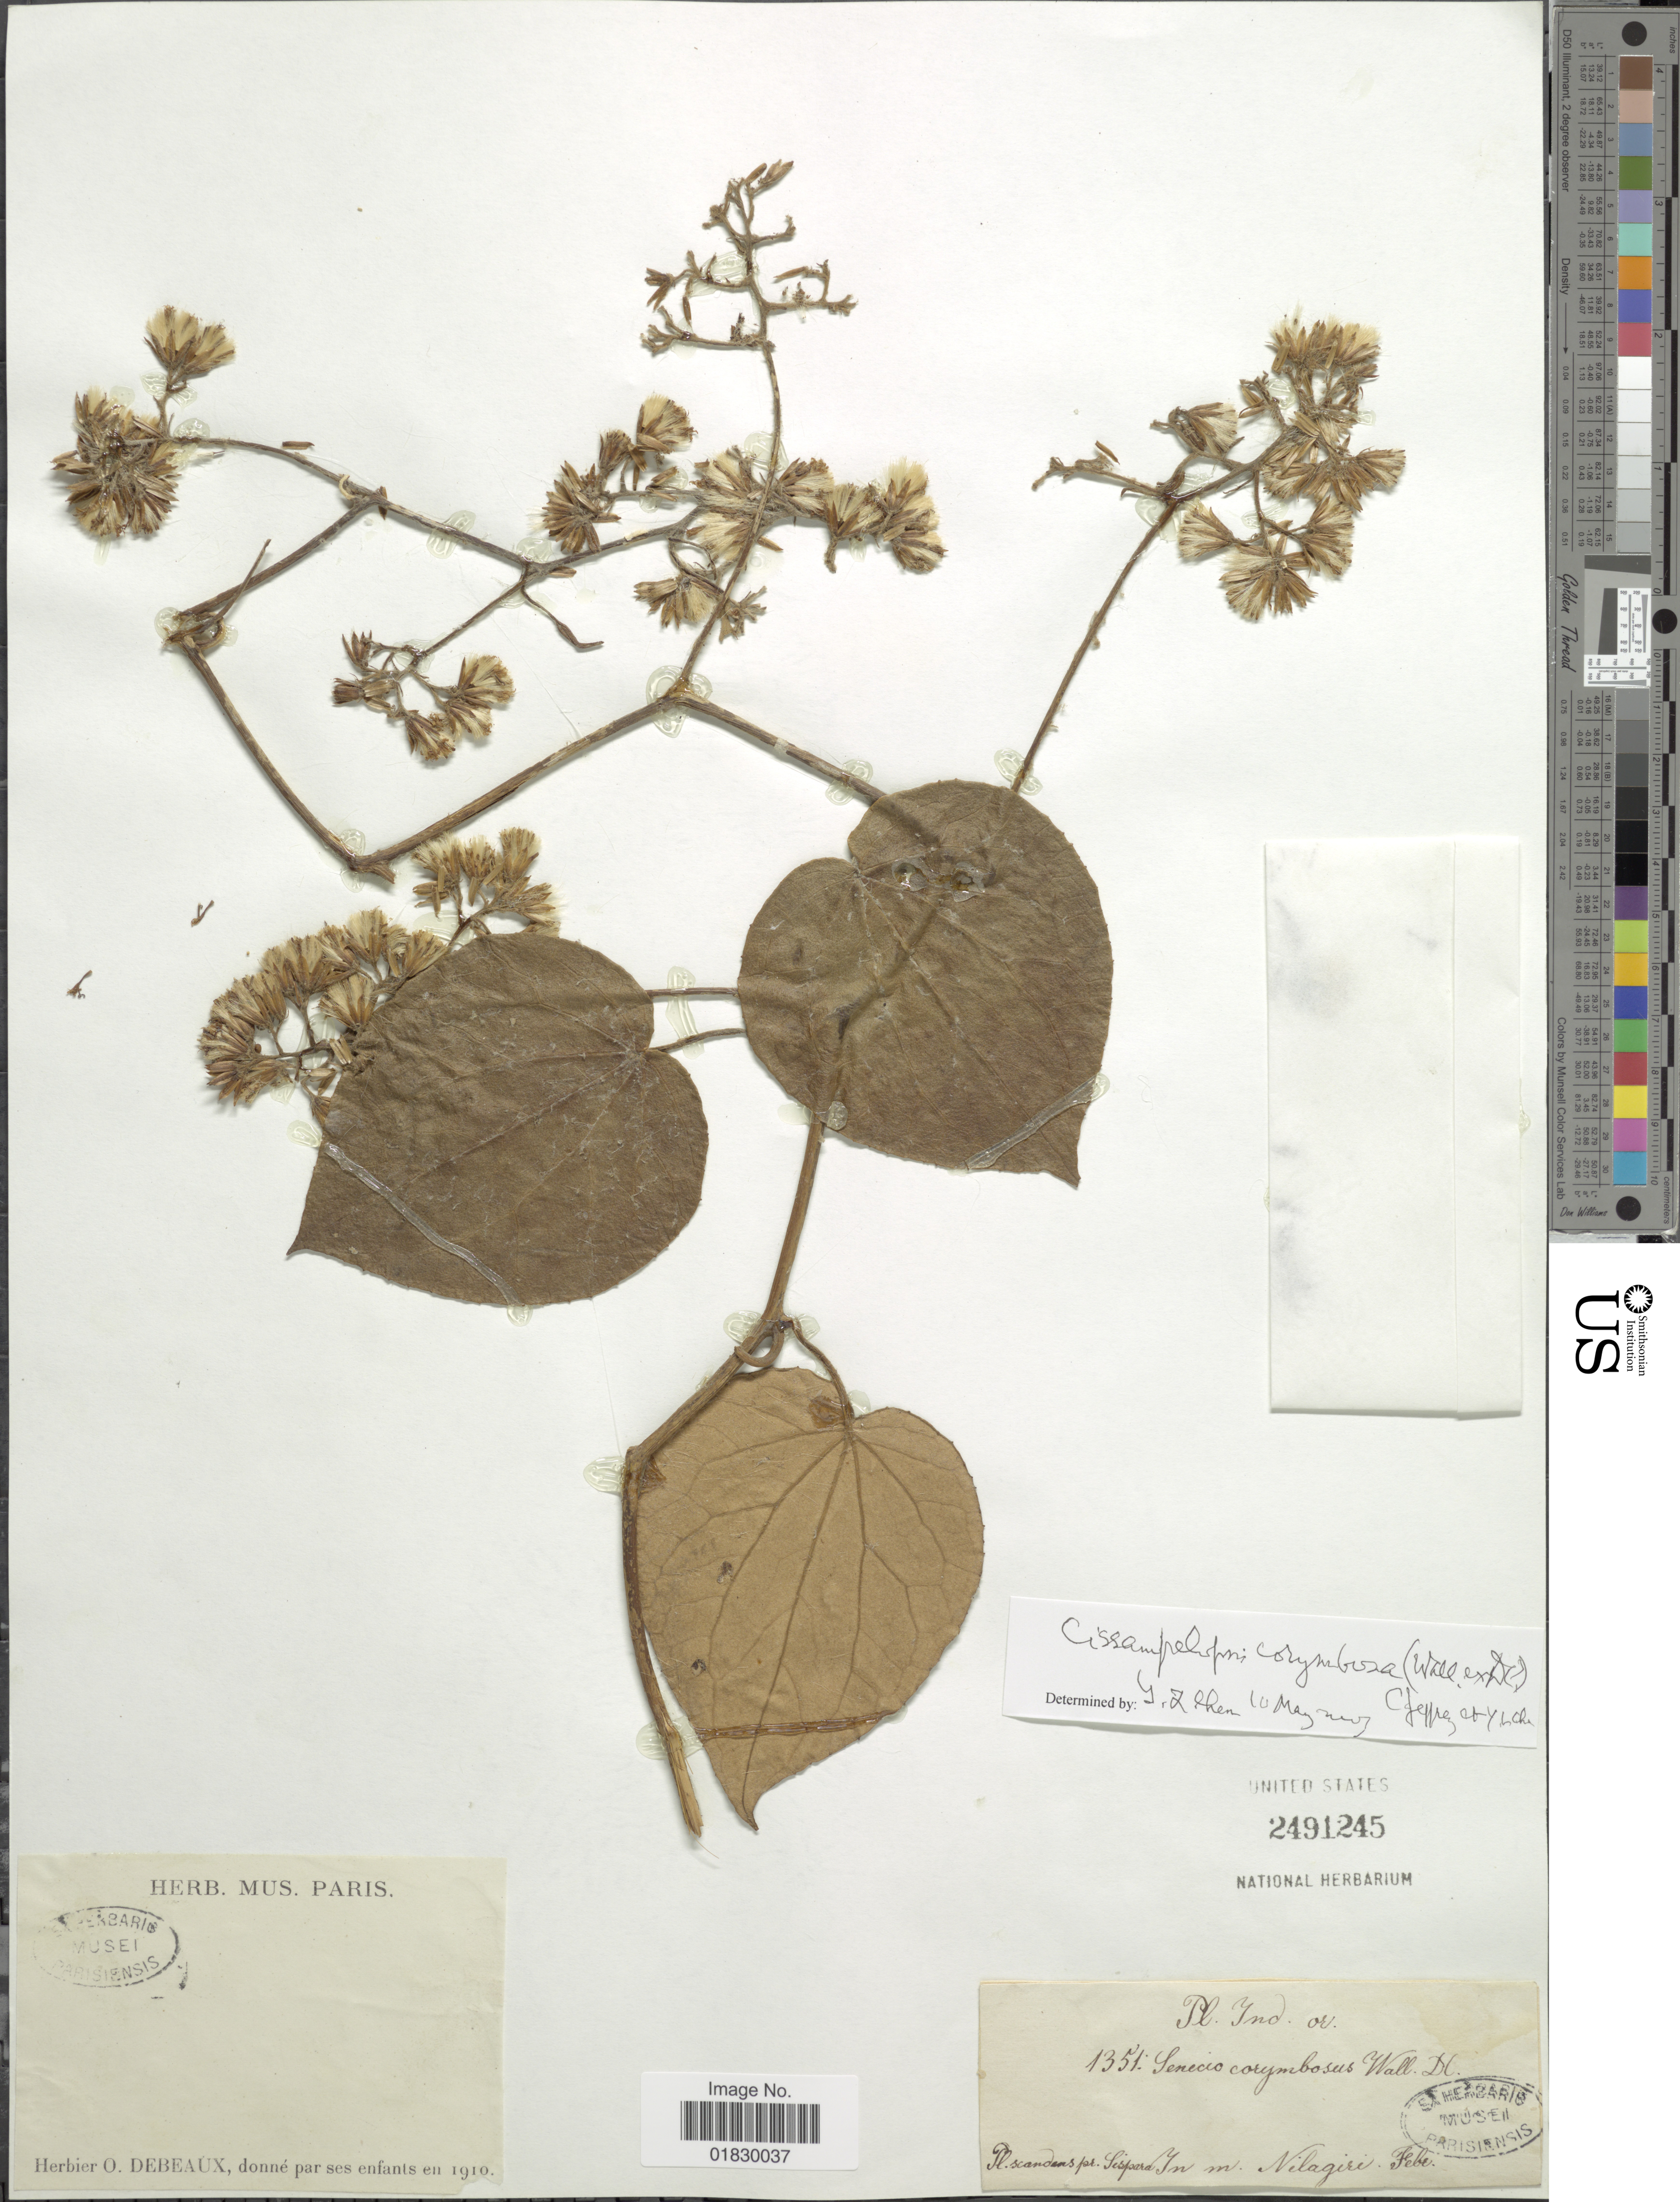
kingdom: Plantae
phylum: Tracheophyta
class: Magnoliopsida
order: Asterales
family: Asteraceae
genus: Cissampelopsis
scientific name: Cissampelopsis corymbosa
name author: (Wall. ex DC.) C. Jeffrey & Y.L. Chen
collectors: ex herb. O. Debeaux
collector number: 1351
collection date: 1910-02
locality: Fl. scandens pr. Sisoara in m. Nilagiri [interpreted]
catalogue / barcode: US 2491245